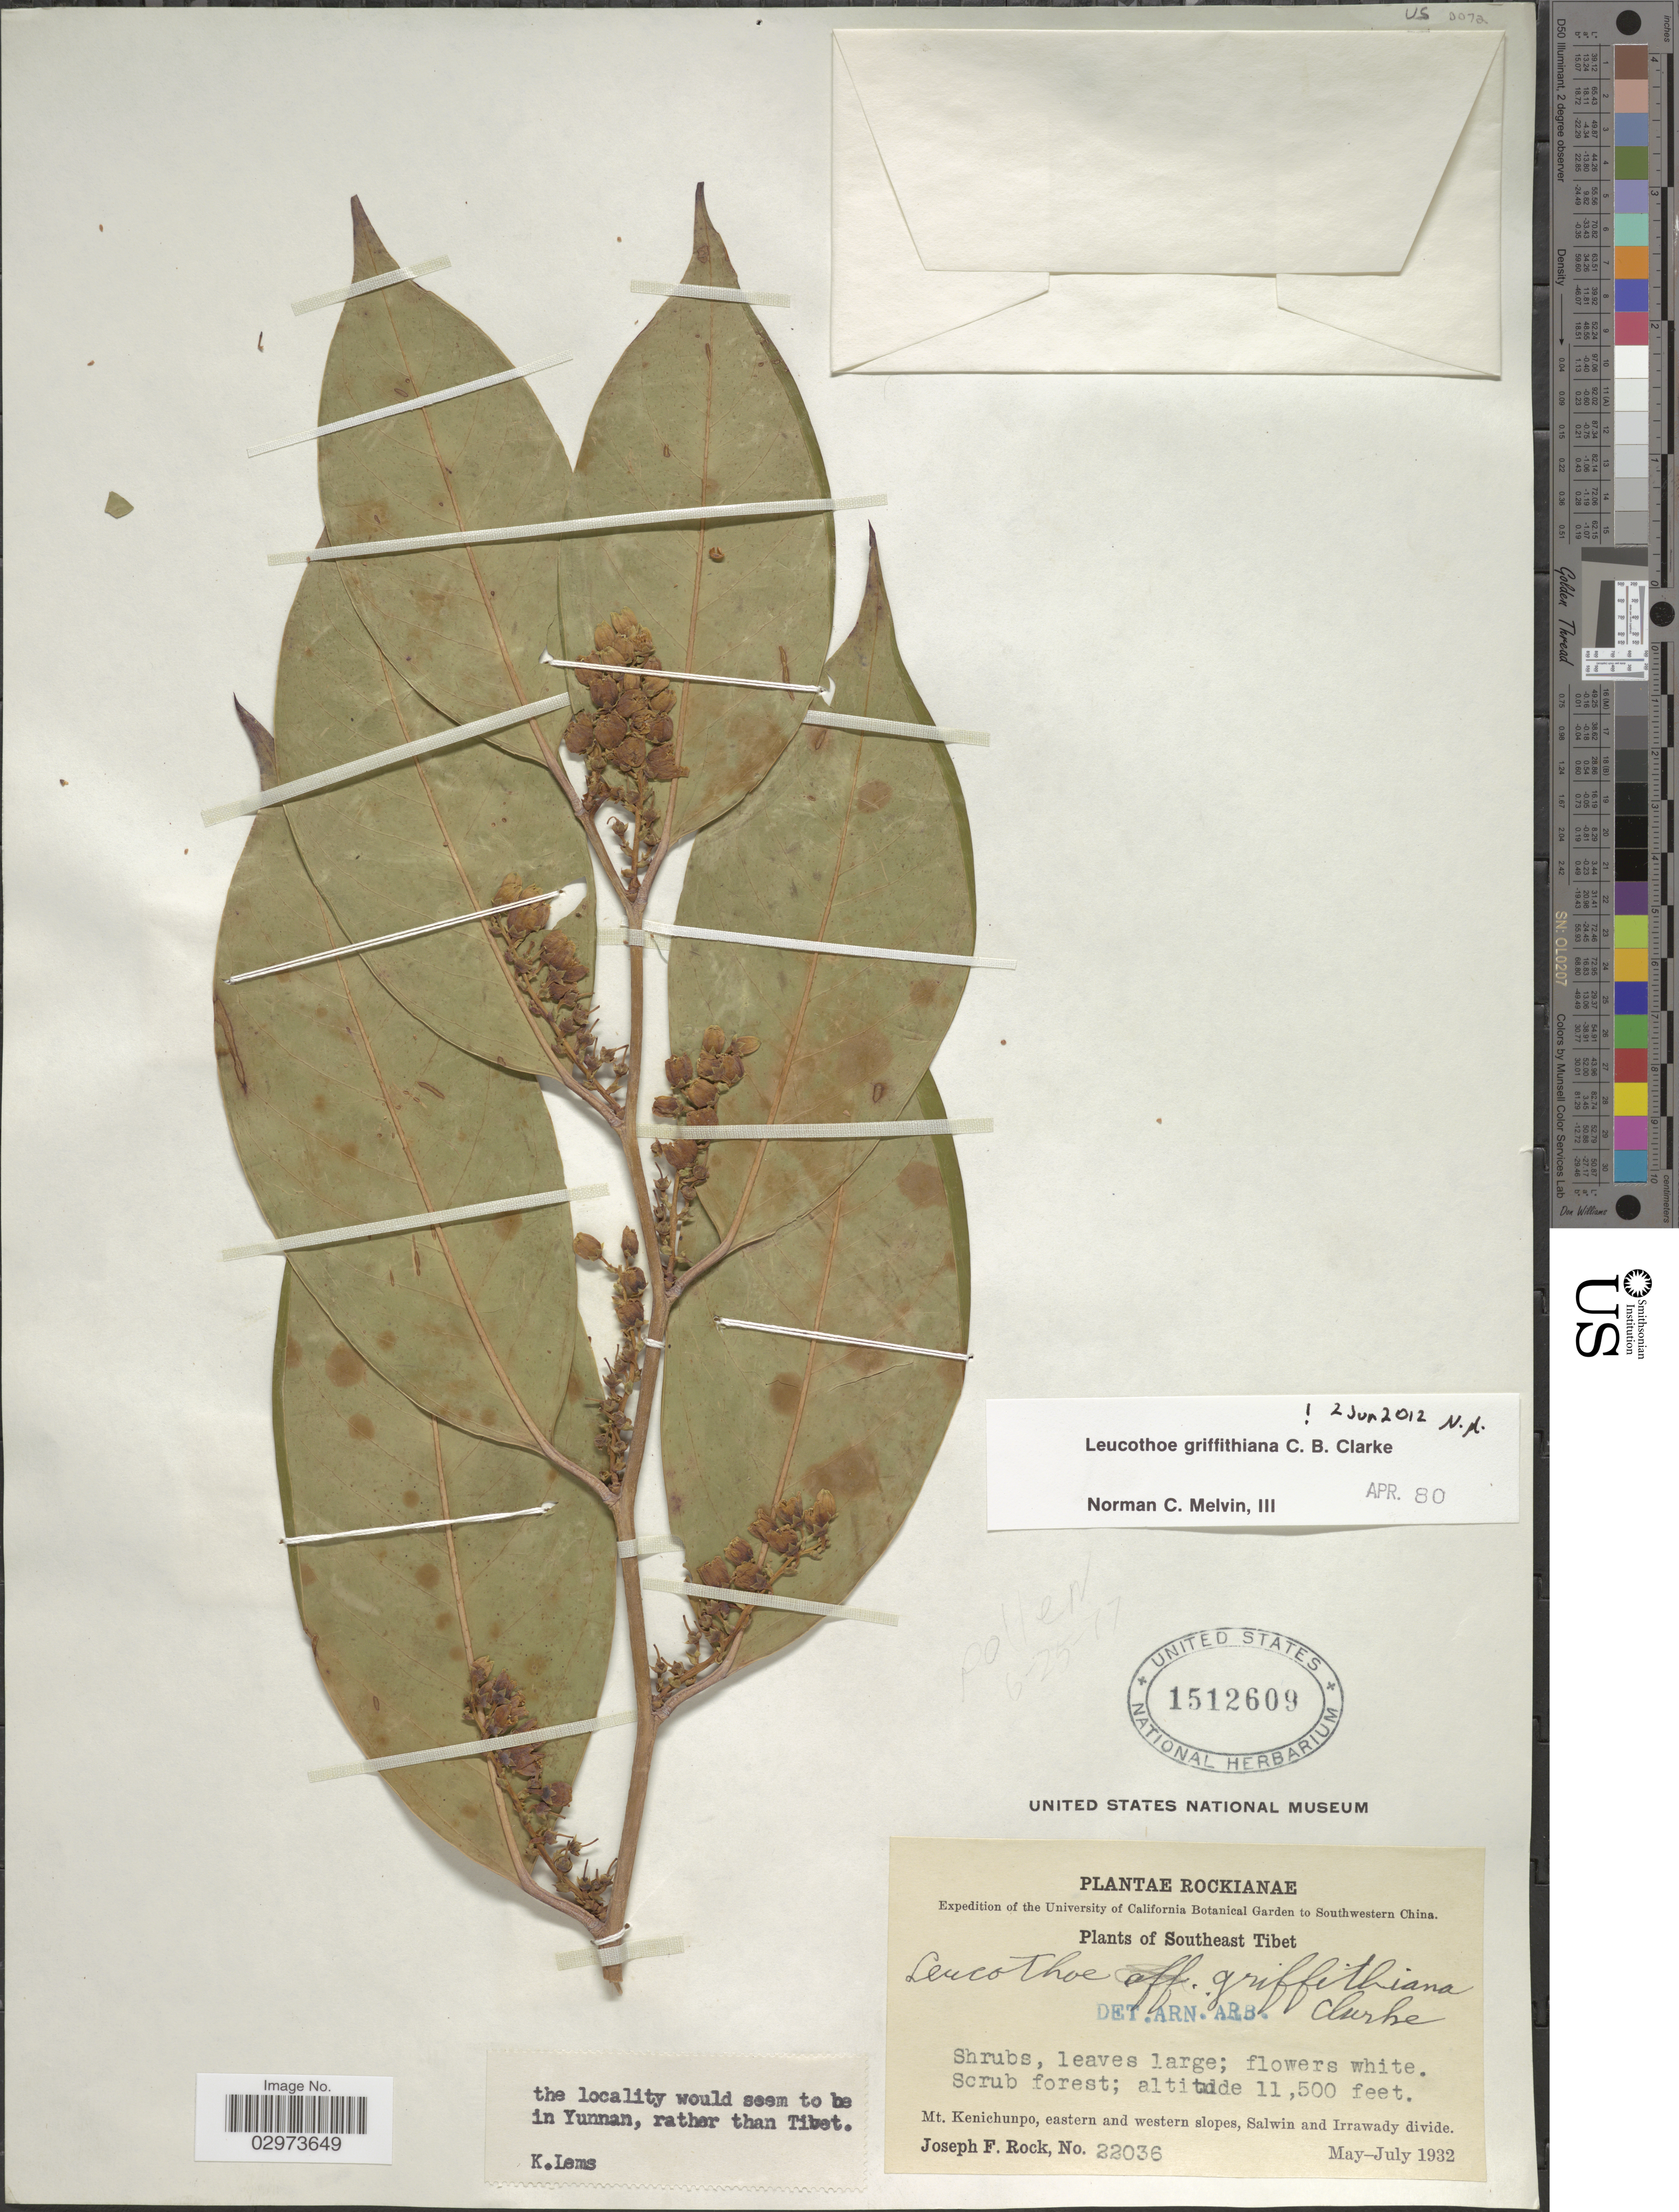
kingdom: Plantae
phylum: Tracheophyta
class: Magnoliopsida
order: Ericales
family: Ericaceae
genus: Leucothoe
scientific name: Leucothoë griffithiana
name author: C.B. Clarke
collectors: J. F. Rock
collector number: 22036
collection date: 1932-05/1932-07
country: China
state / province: Xizang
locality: Southwestern China. Southeast Tibet. Mt. Kenichunpo, eastern and western slopes, Salwin and Irrawady divide.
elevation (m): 3505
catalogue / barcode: US 1512609